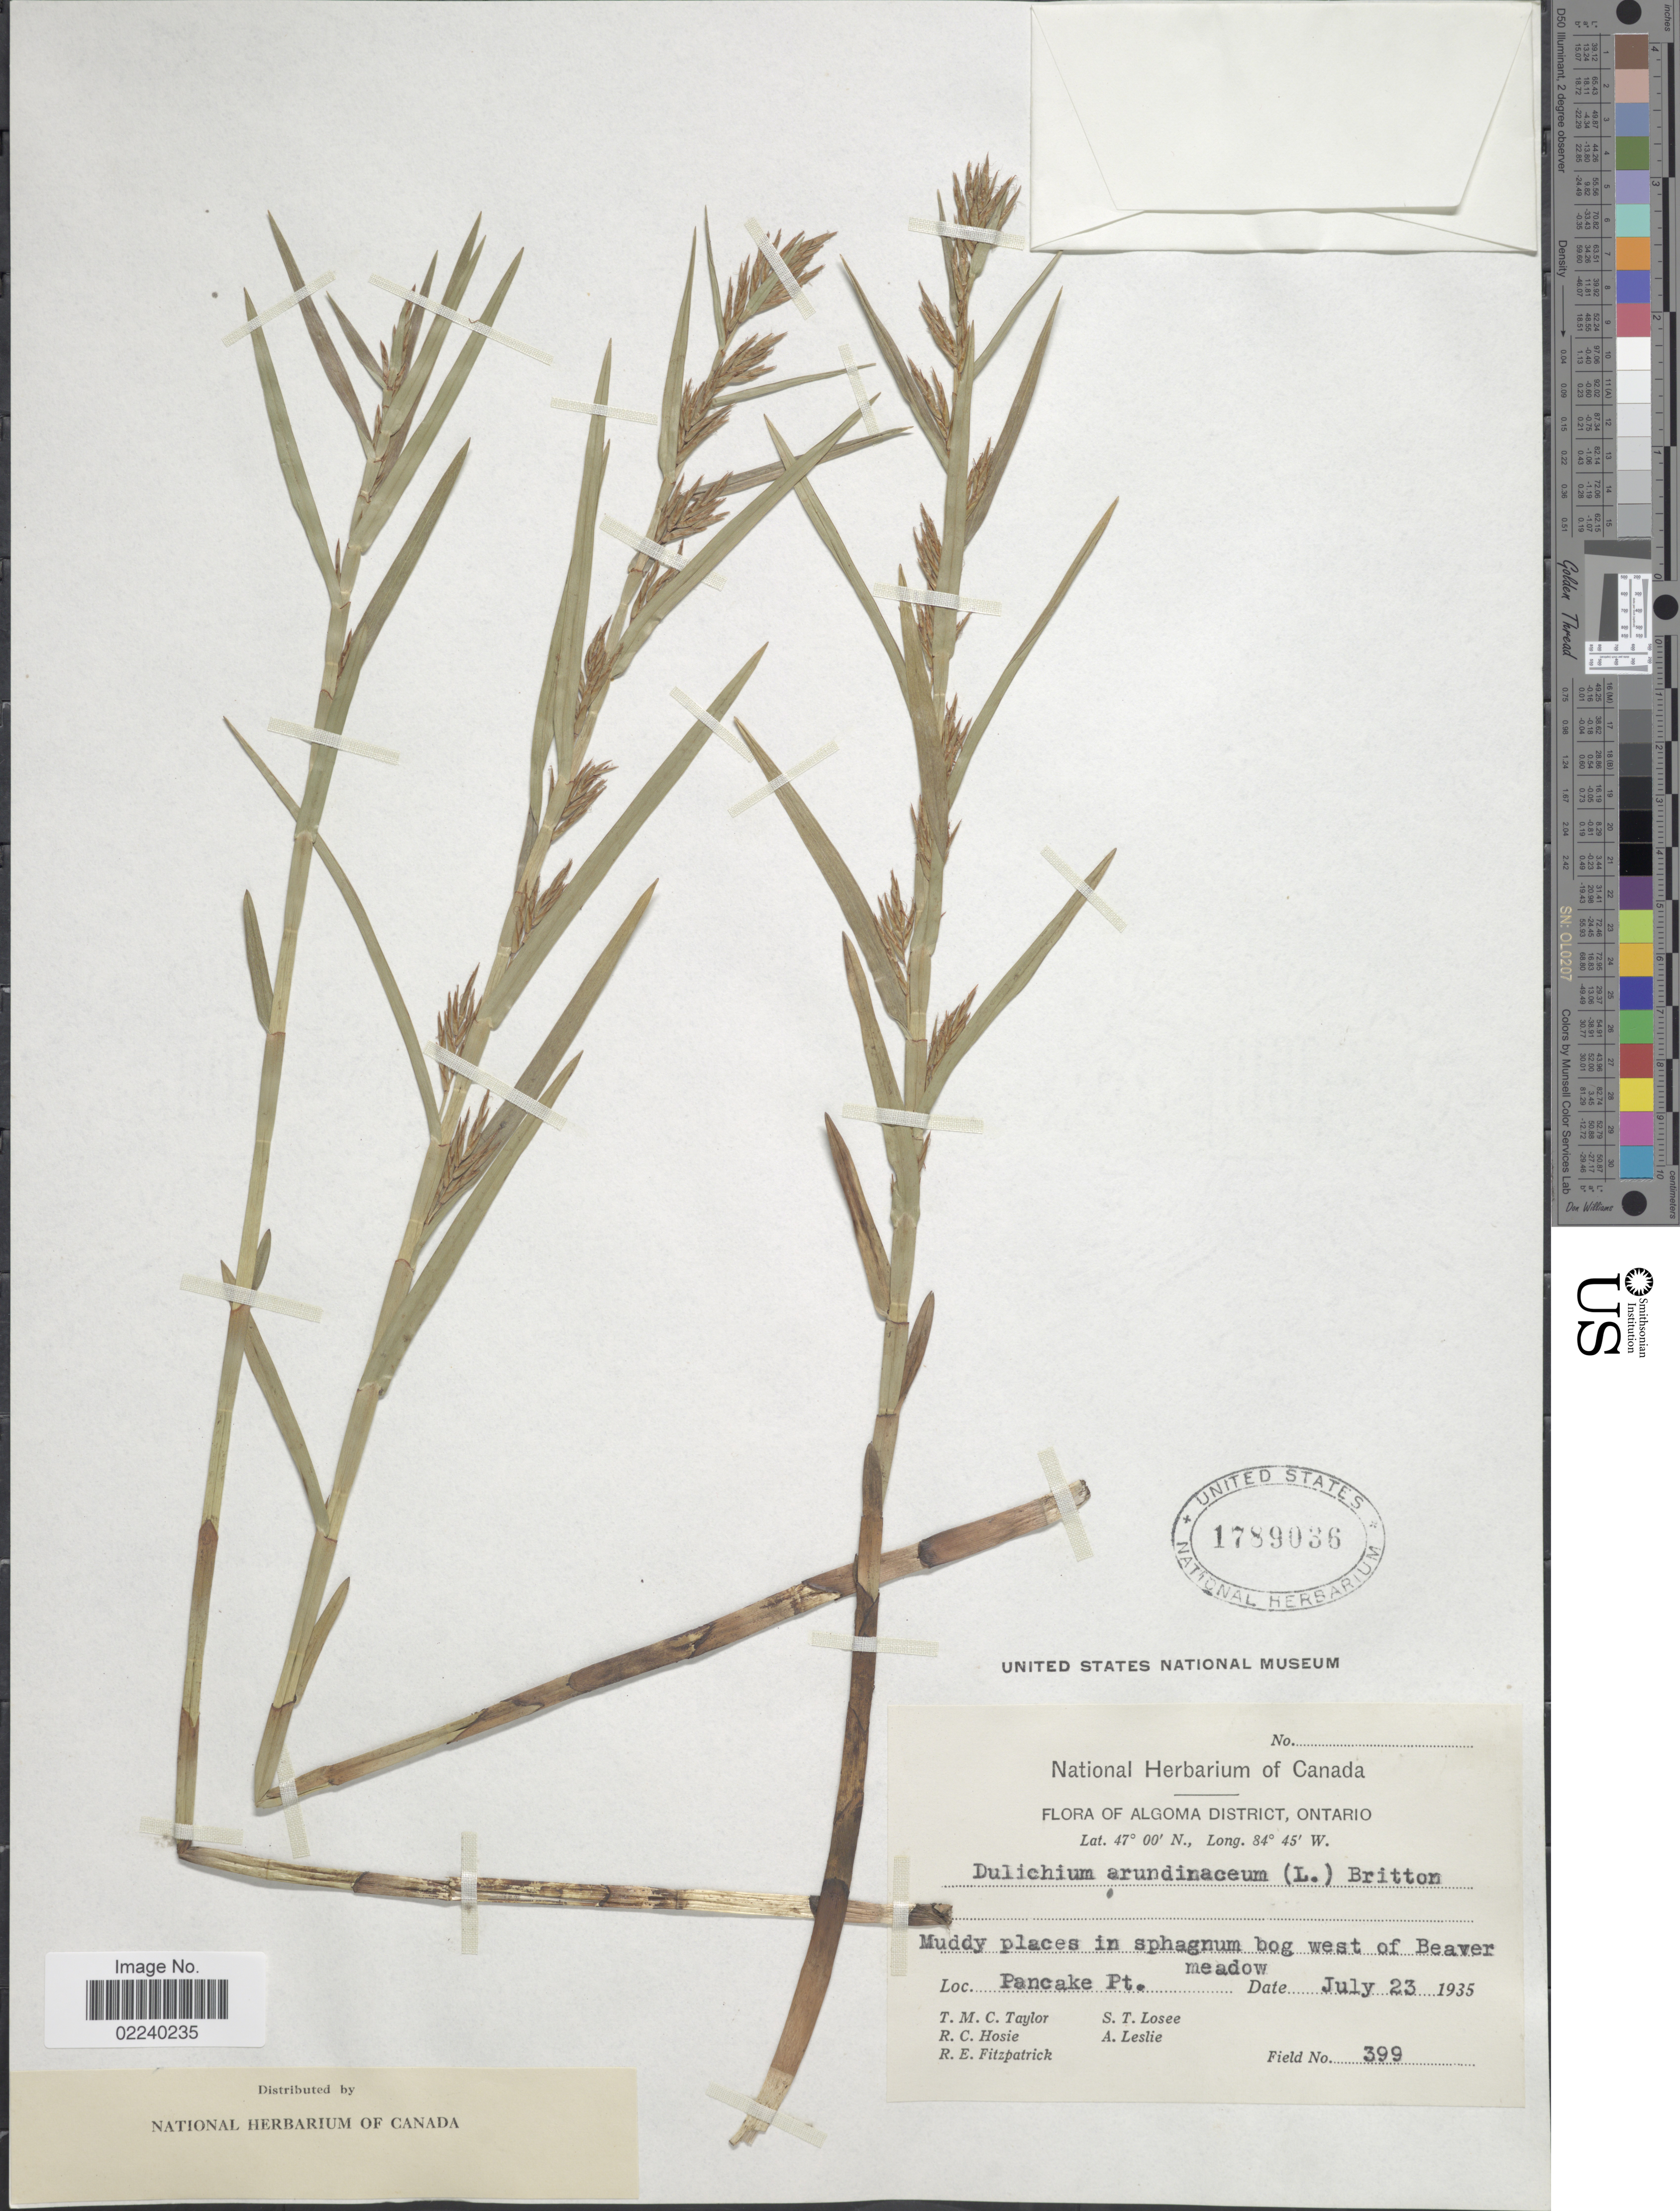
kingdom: Plantae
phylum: Tracheophyta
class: Liliopsida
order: Poales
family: Cyperaceae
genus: Dulichium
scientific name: Dulichium arundinaceum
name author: (L.) Britton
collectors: T. M. C. Taylor, R. Hosie, R. Fitzpatrick, S. Losee & A. Leslie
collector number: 399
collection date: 1935-07-23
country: Canada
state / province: Ontario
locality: Algoma District, Muddy places in sphagnum bog west of Beaver, Pancake Pt.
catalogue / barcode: US 1789036